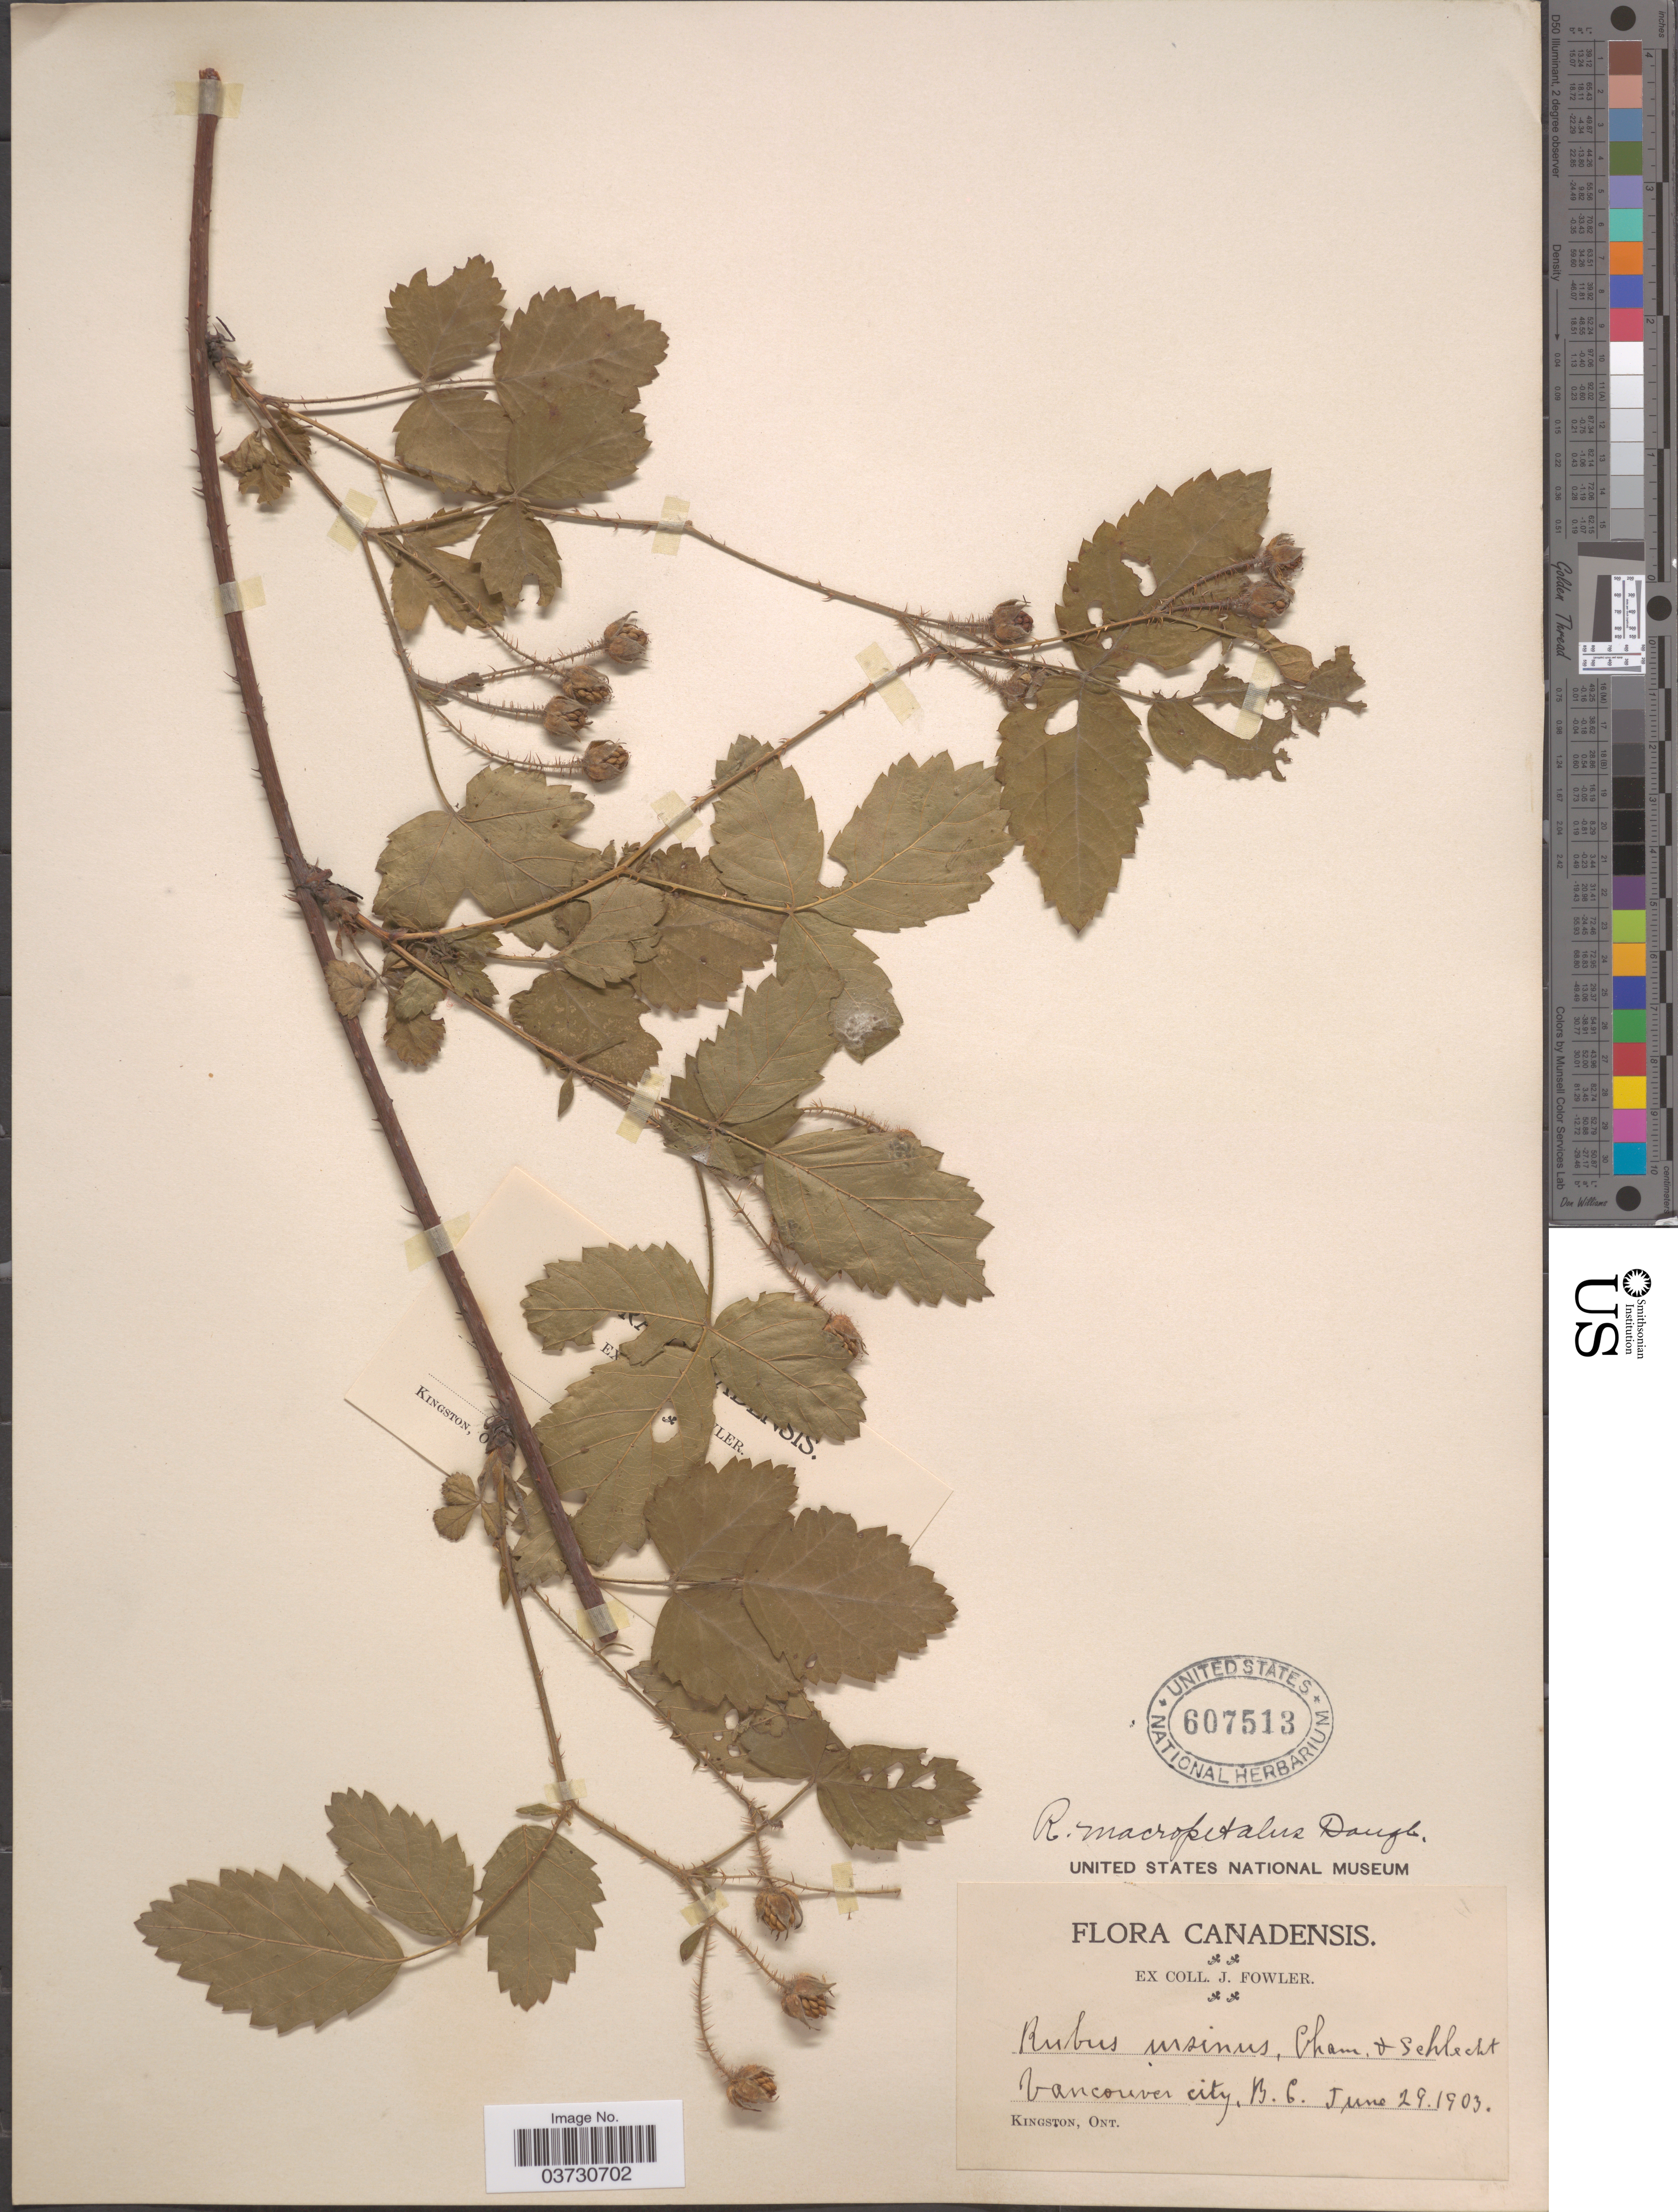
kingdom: Plantae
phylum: Tracheophyta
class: Magnoliopsida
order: Rosales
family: Rosaceae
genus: Rubus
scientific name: Rubus macropetalus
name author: Douglas ex Hook.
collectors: J. Fowler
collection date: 1903-06-29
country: Canada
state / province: British Columbia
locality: Vancouver City.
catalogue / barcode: US 607513